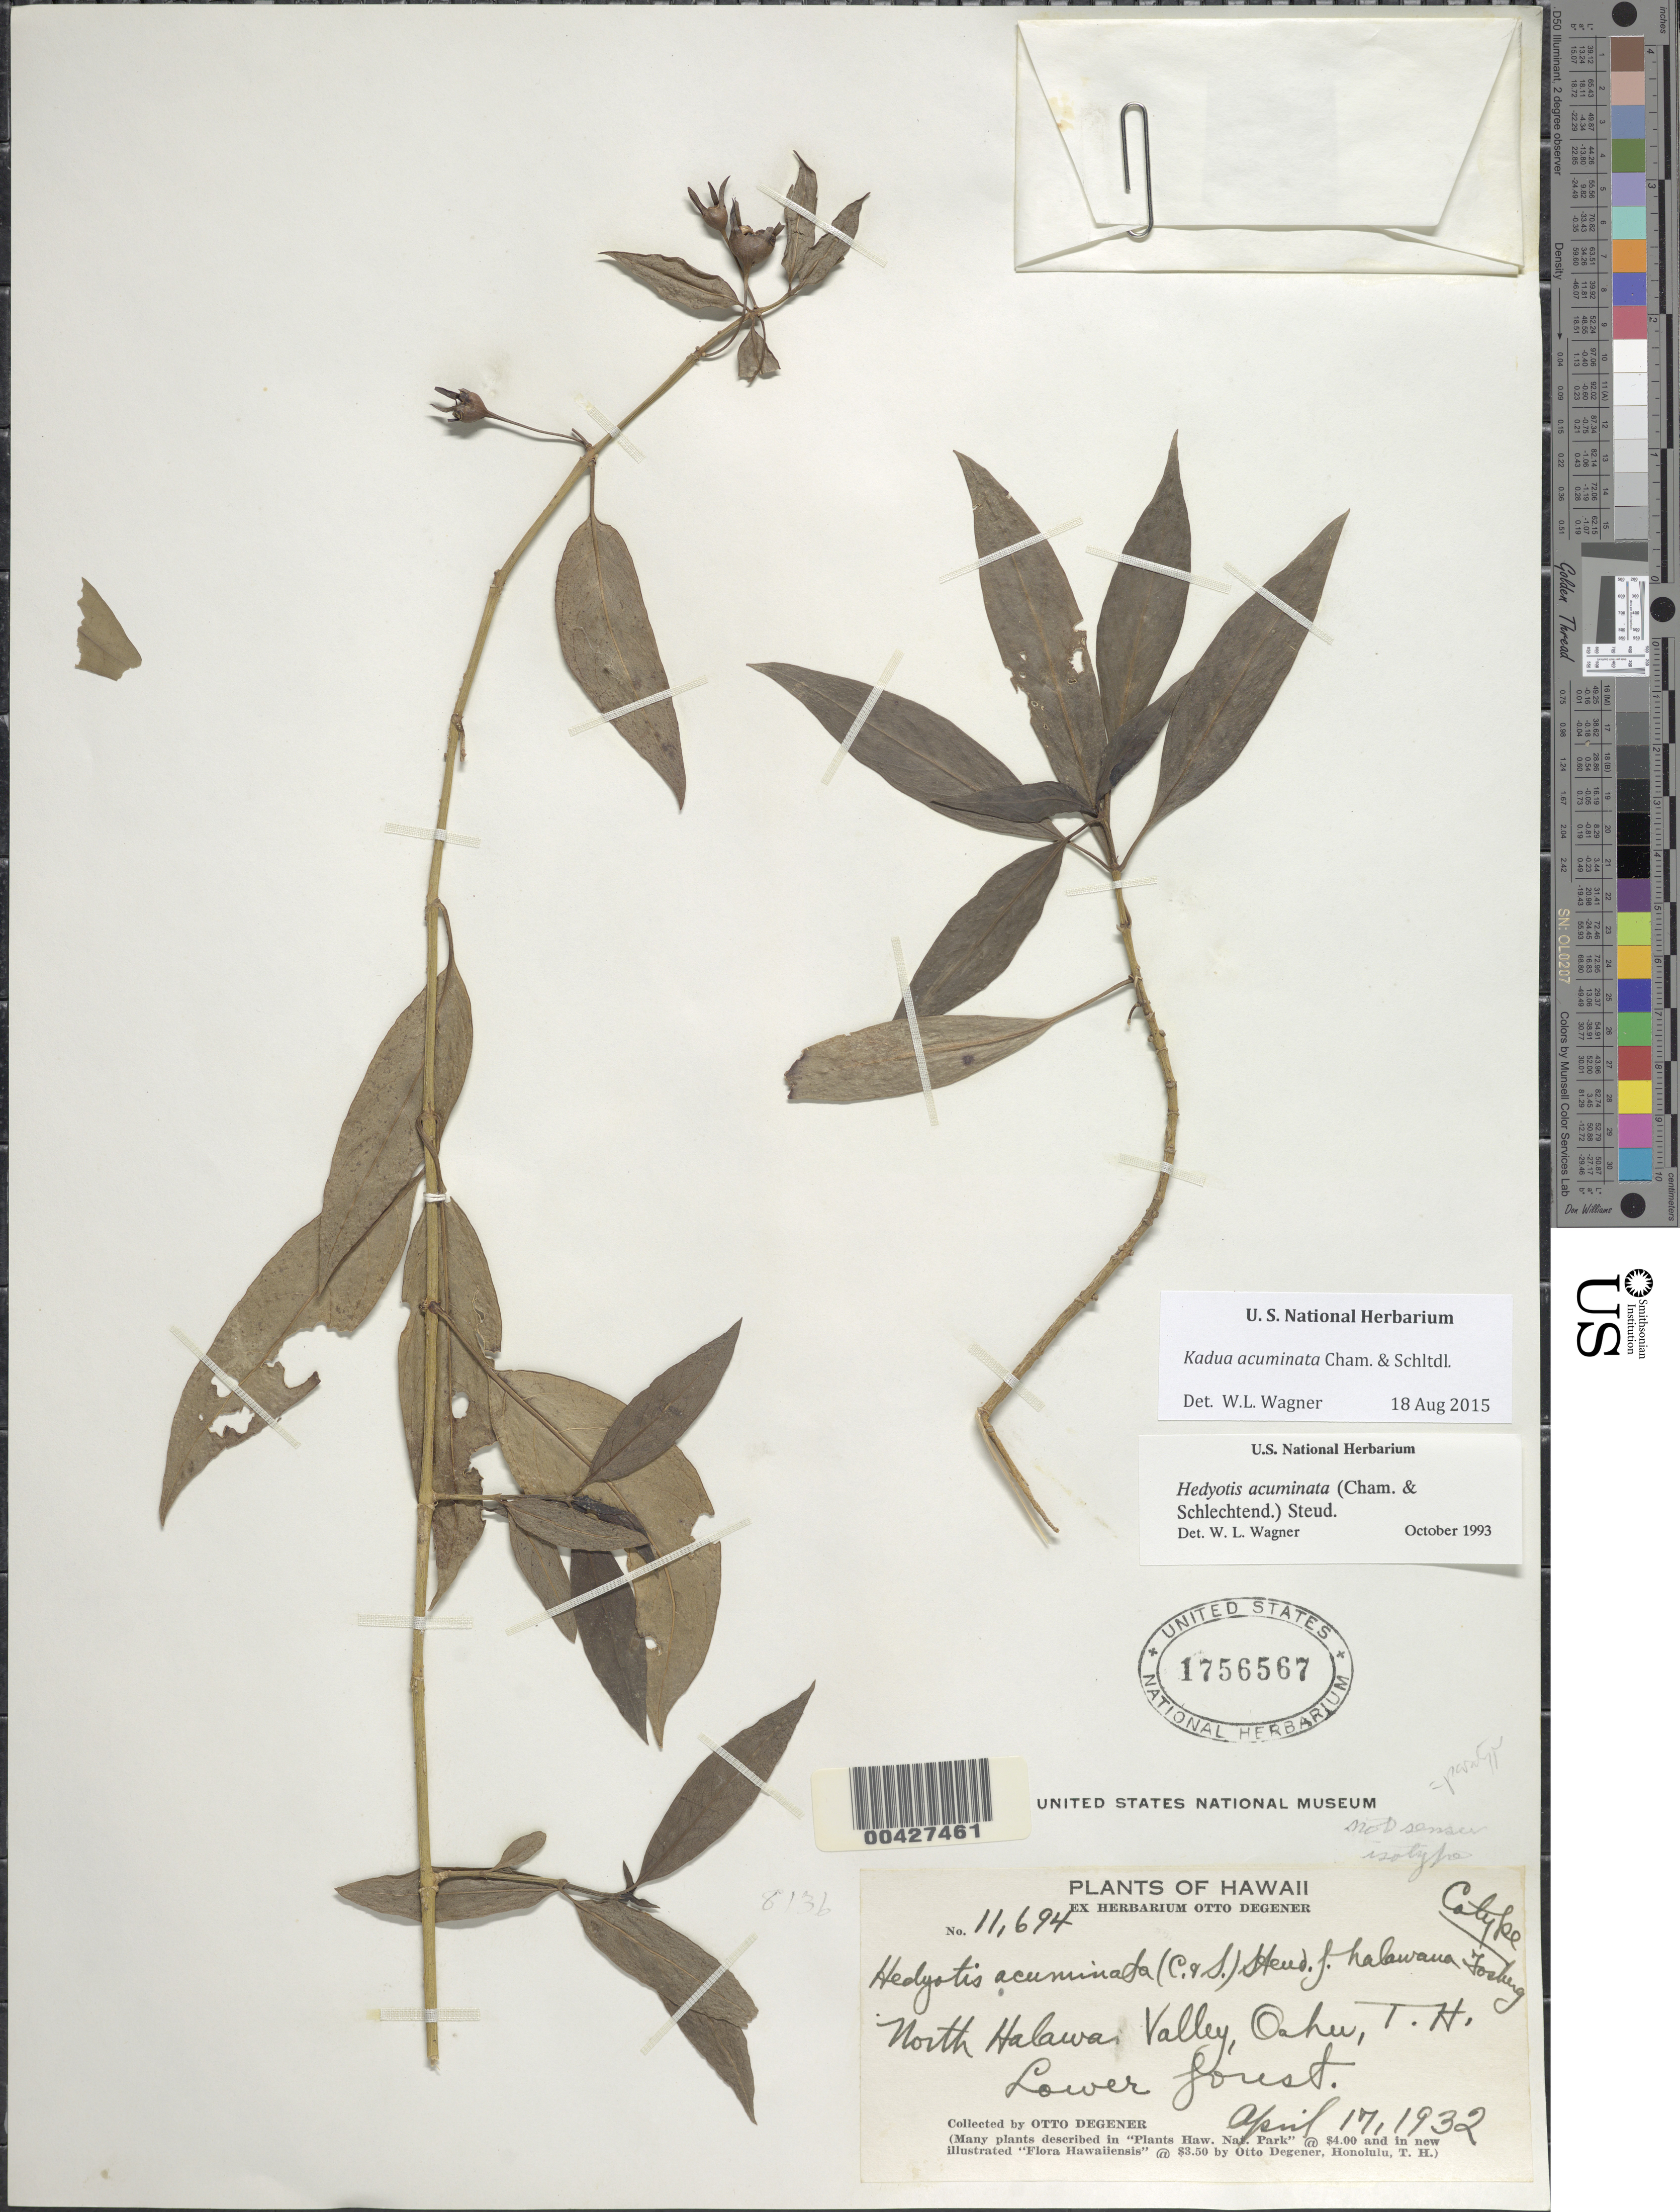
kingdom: Plantae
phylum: Tracheophyta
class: Magnoliopsida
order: Gentianales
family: Rubiaceae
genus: Kadua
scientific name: Kadua acuminata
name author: Cham. & Schltdl.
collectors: O. Degener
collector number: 11694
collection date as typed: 17 Apr 1932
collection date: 1932-04-17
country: United States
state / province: Hawaii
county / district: Honolulu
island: Oahu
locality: North Halawai Valley.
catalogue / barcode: US 1756567